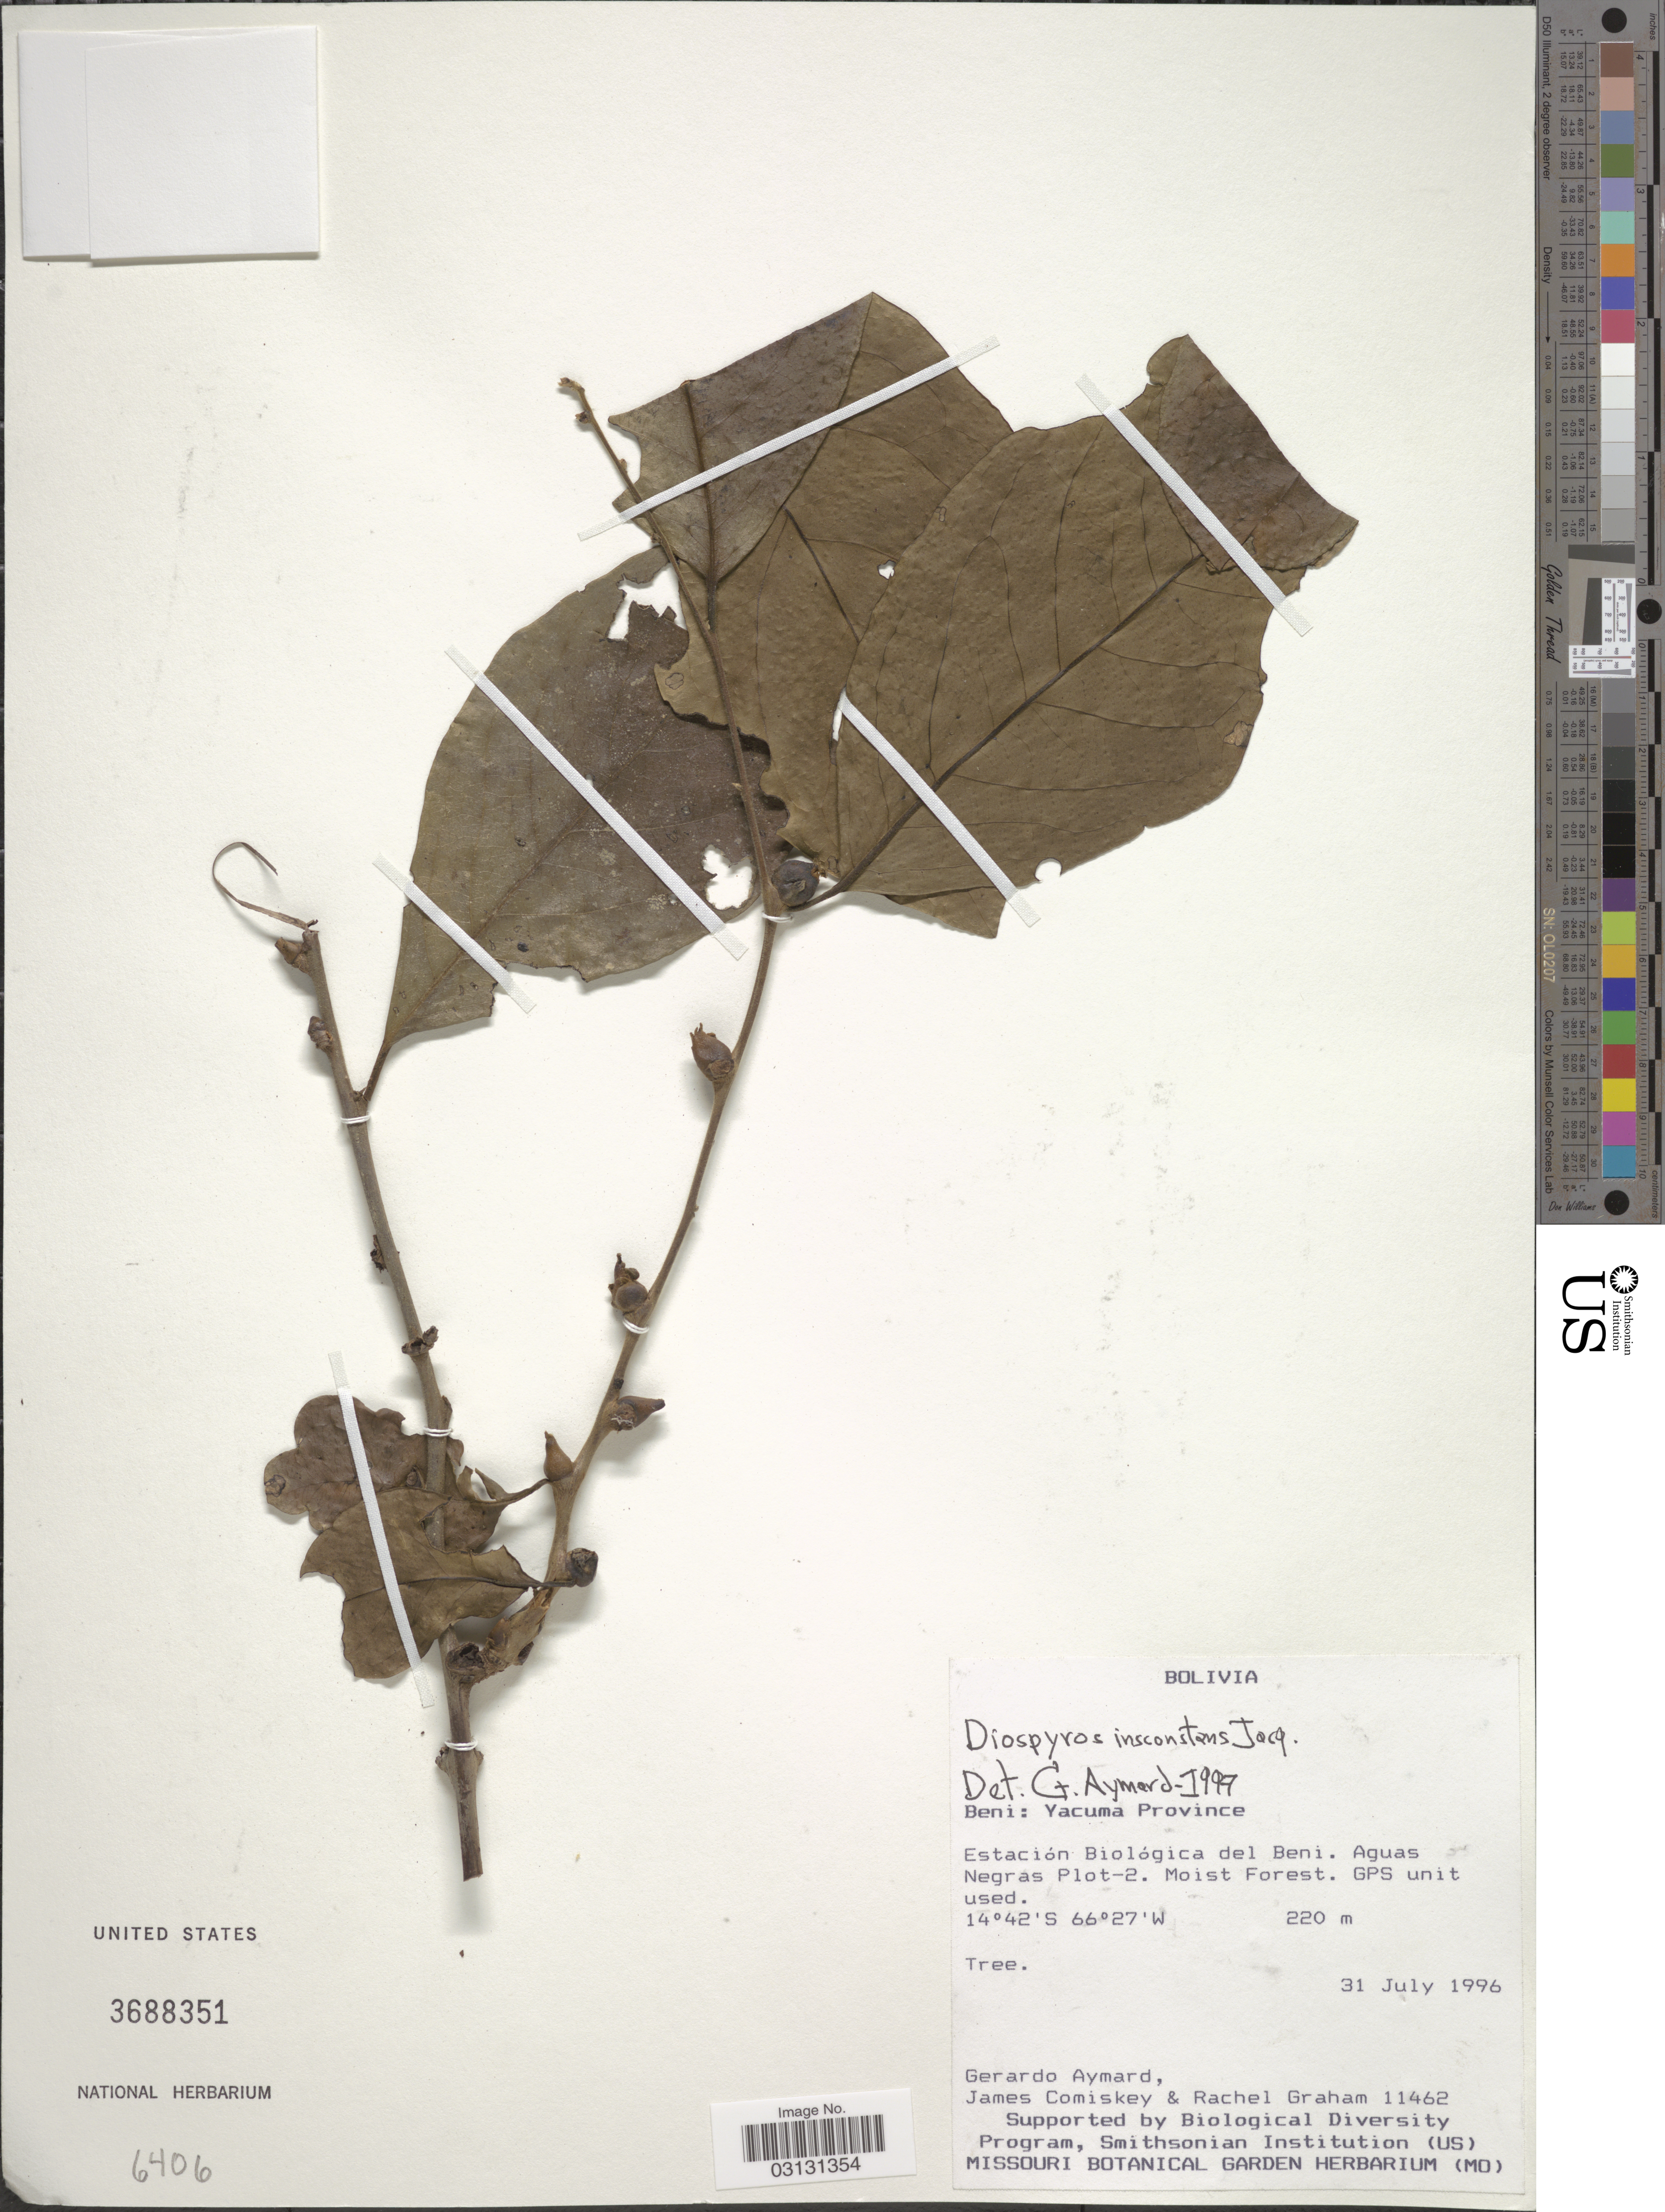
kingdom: Plantae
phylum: Tracheophyta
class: Magnoliopsida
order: Ericales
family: Ebenaceae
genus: Diospyros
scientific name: Diospyros inconstans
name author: Jacq.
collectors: G. A. Aymard, J. A. Comiskey & R. Graham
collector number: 11462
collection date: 1996-07-31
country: Bolivia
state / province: Beni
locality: Yacuma Province. Estación Biológica del Beni. Aguas Negras Plot-2.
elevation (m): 220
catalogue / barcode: US 3688351